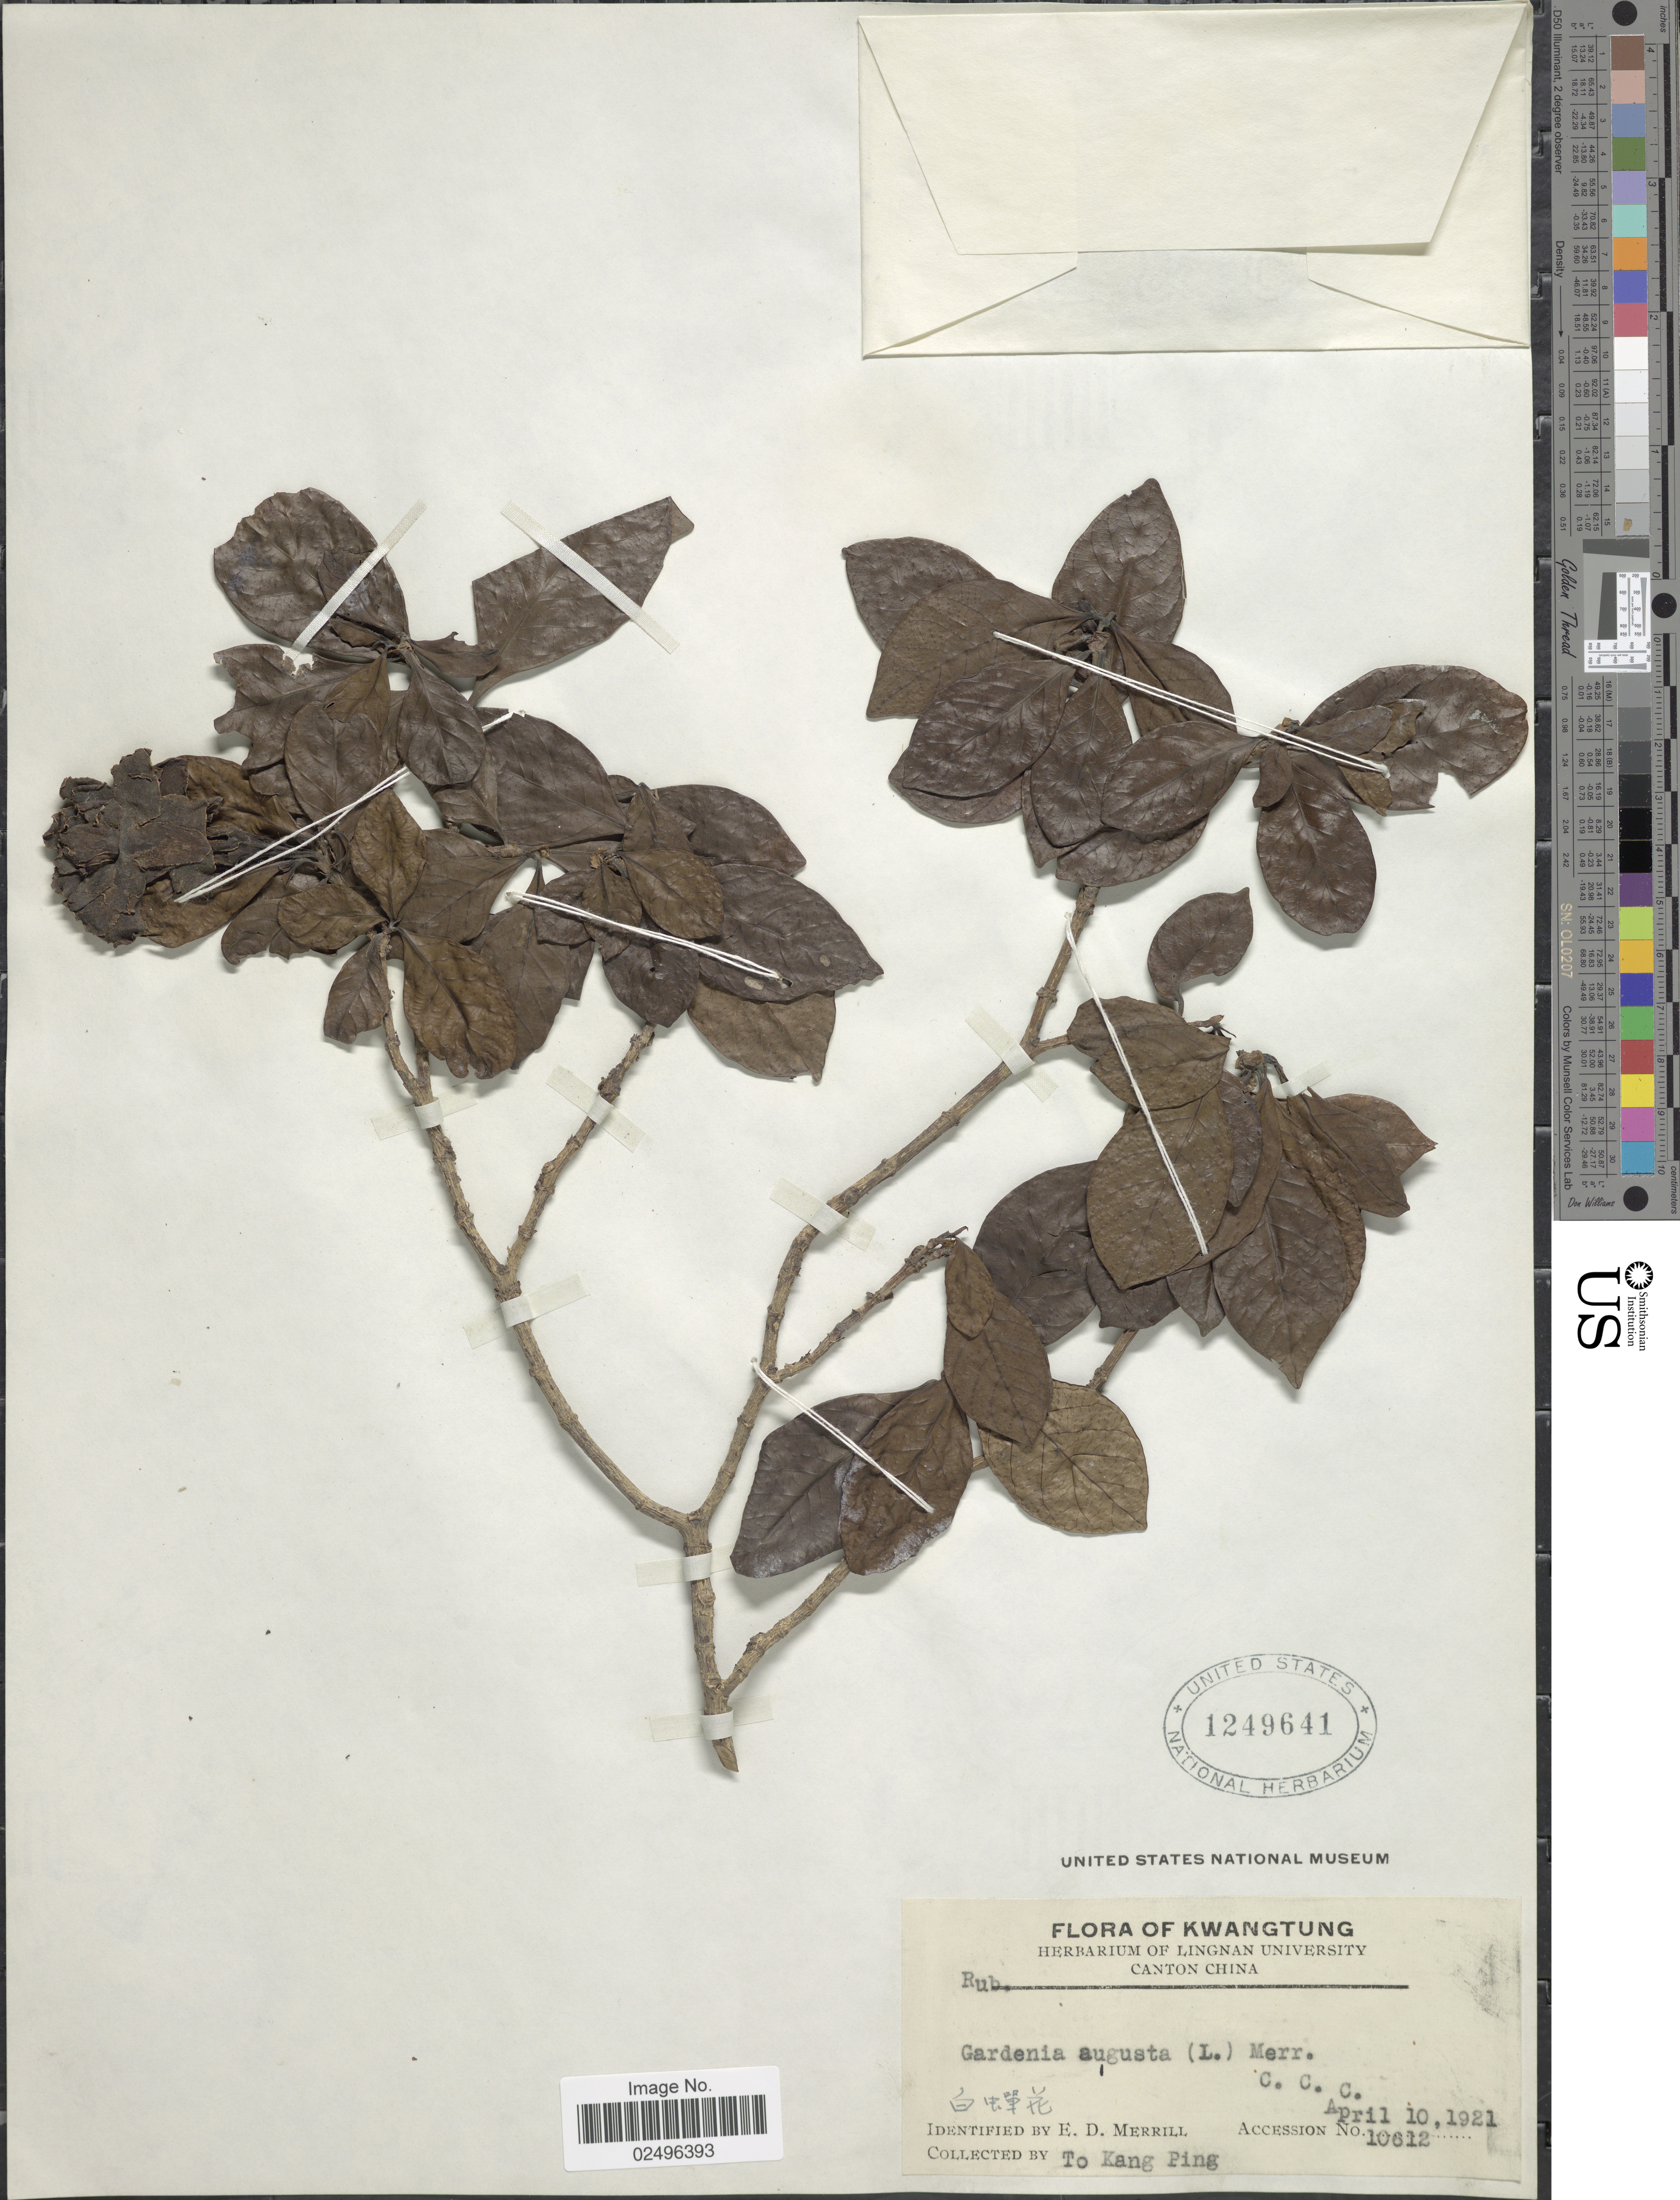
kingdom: Plantae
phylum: Tracheophyta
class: Magnoliopsida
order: Gentianales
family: Rubiaceae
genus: Gardenia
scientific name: Gardenia augusta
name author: (L.) Merr.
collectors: T. Ping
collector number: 10612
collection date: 1921-04-10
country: China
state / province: Guangdong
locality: Kwangtung, C.C.C. Campus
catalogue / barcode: US 1249641